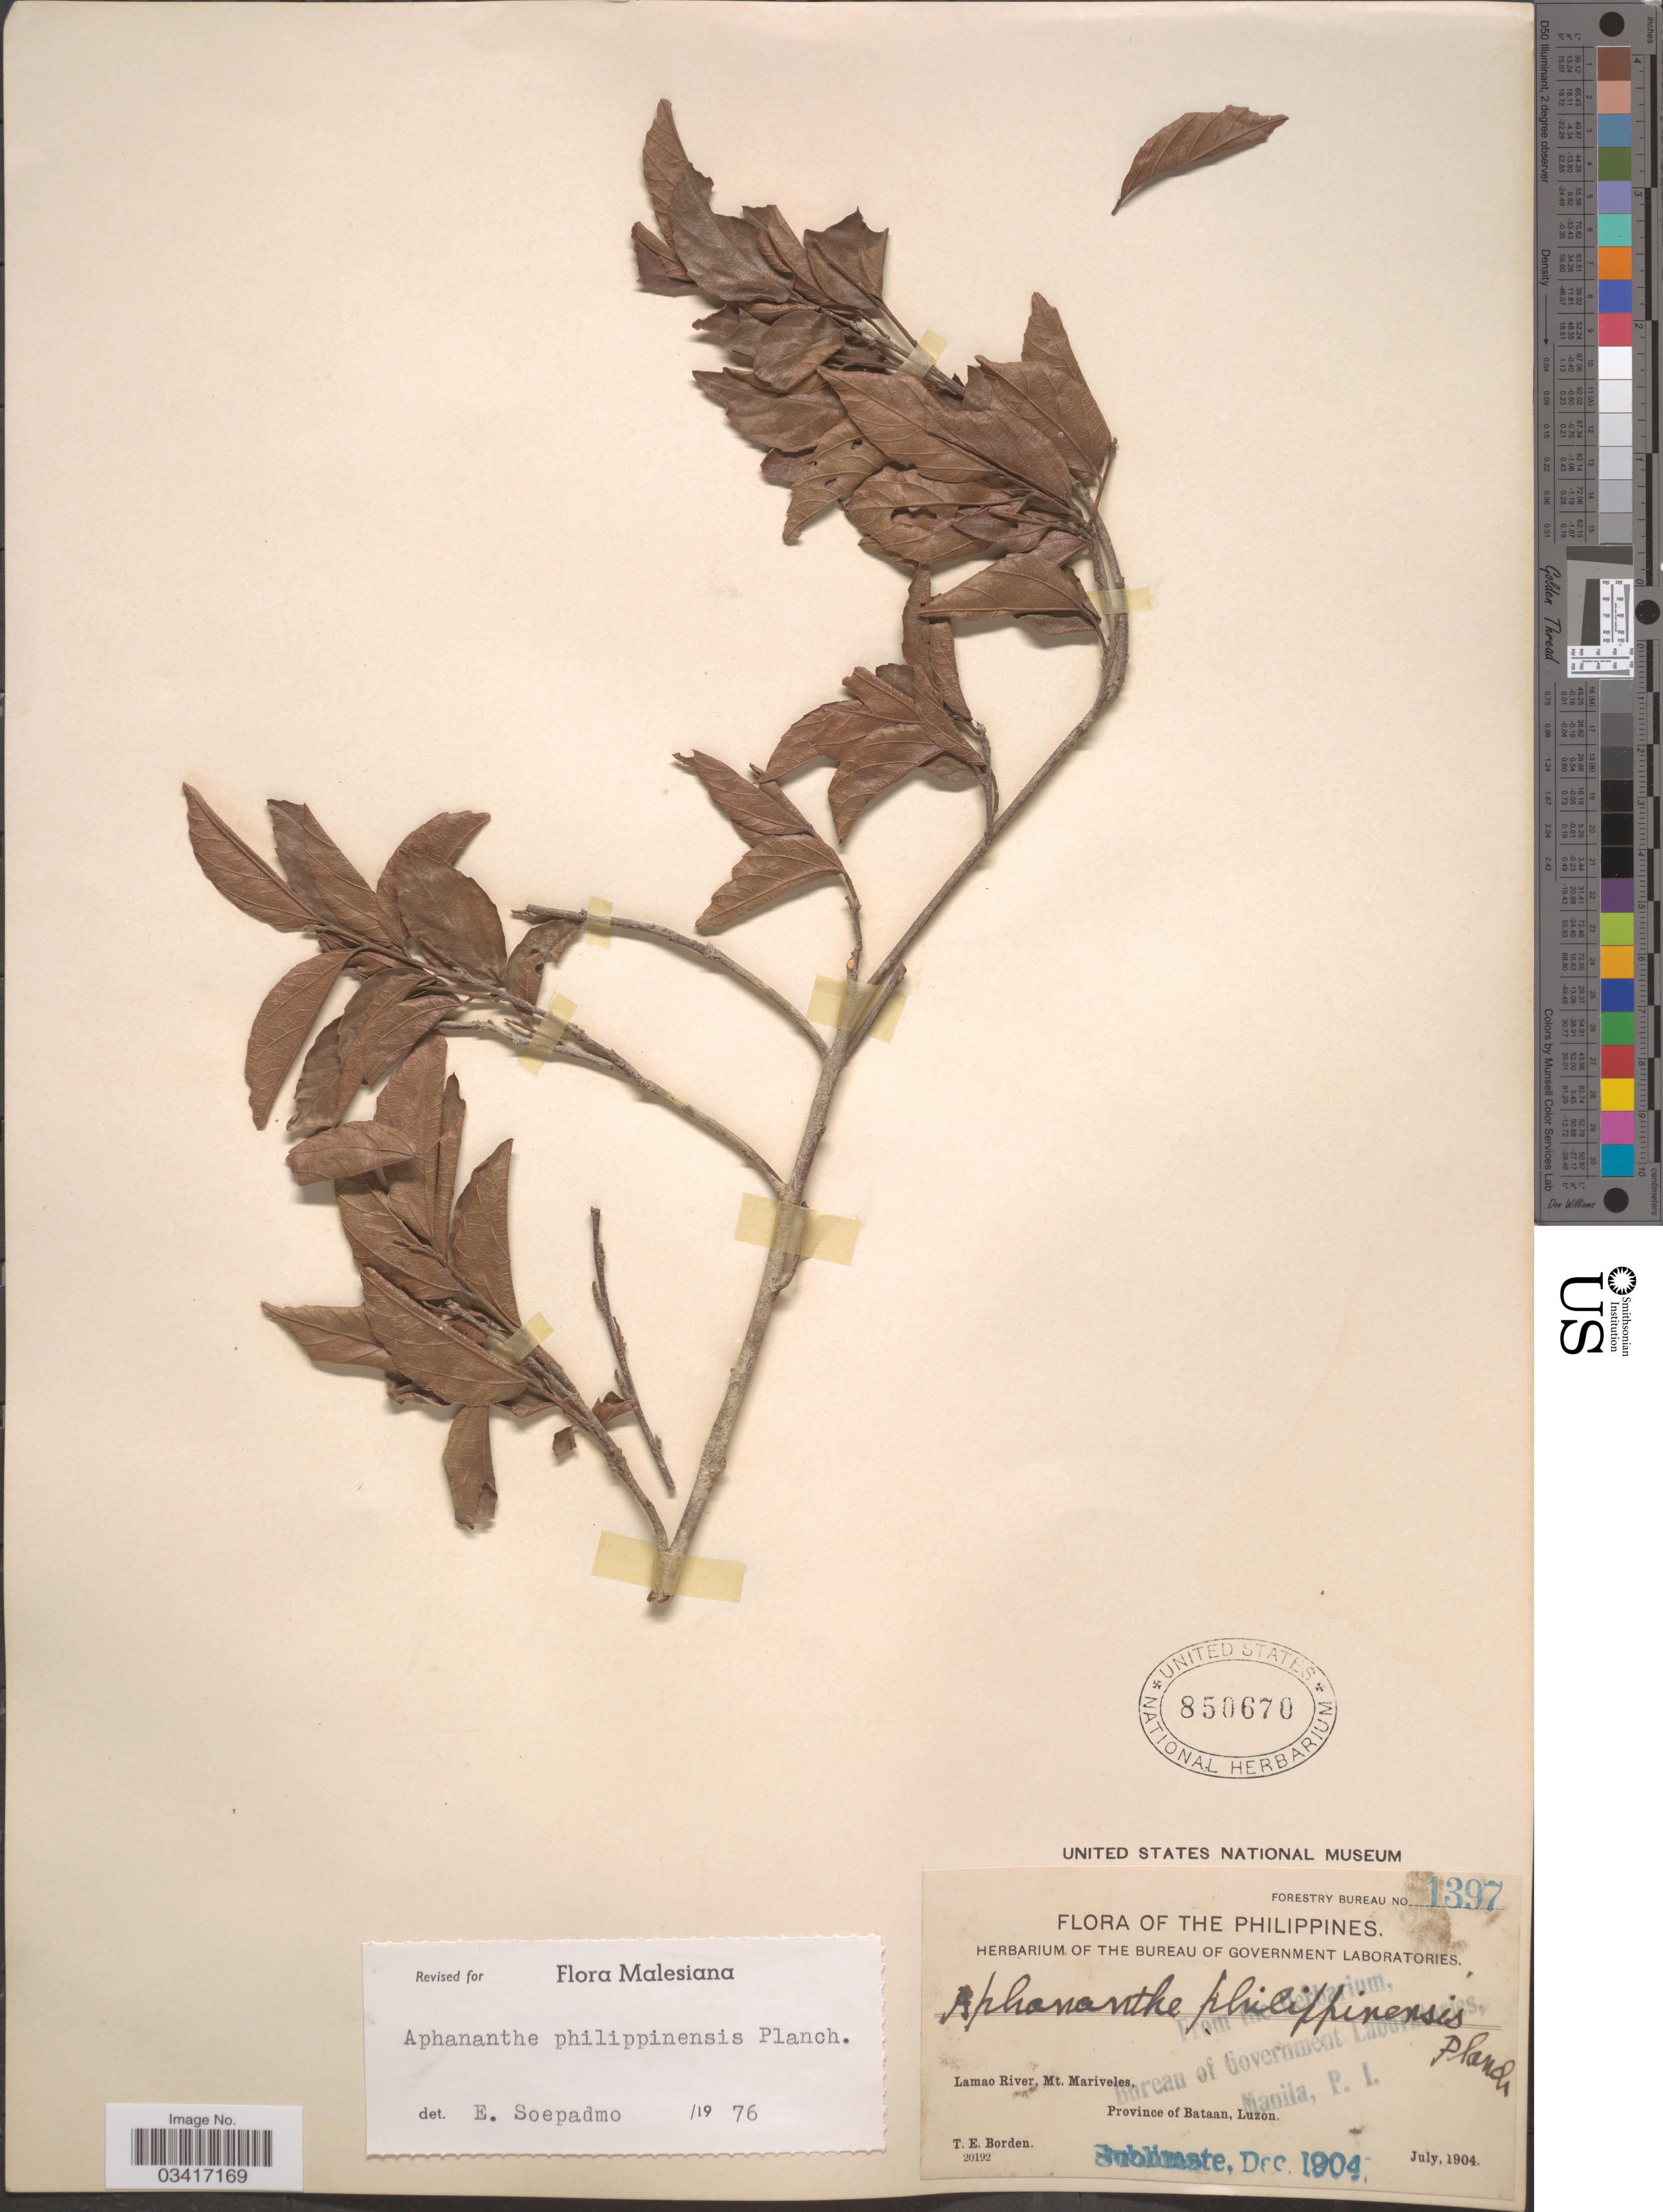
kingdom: Plantae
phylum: Tracheophyta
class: Magnoliopsida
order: Rosales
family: Cannabaceae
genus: Aphananthe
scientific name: Aphananthe philippinensis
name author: Planch.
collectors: T. E. Borden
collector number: Forestry Bureau 1397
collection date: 1904-07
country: Philippines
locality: Lamao River, Mt. Mariveles, Province of Bataan, Luzon.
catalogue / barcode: US 850670